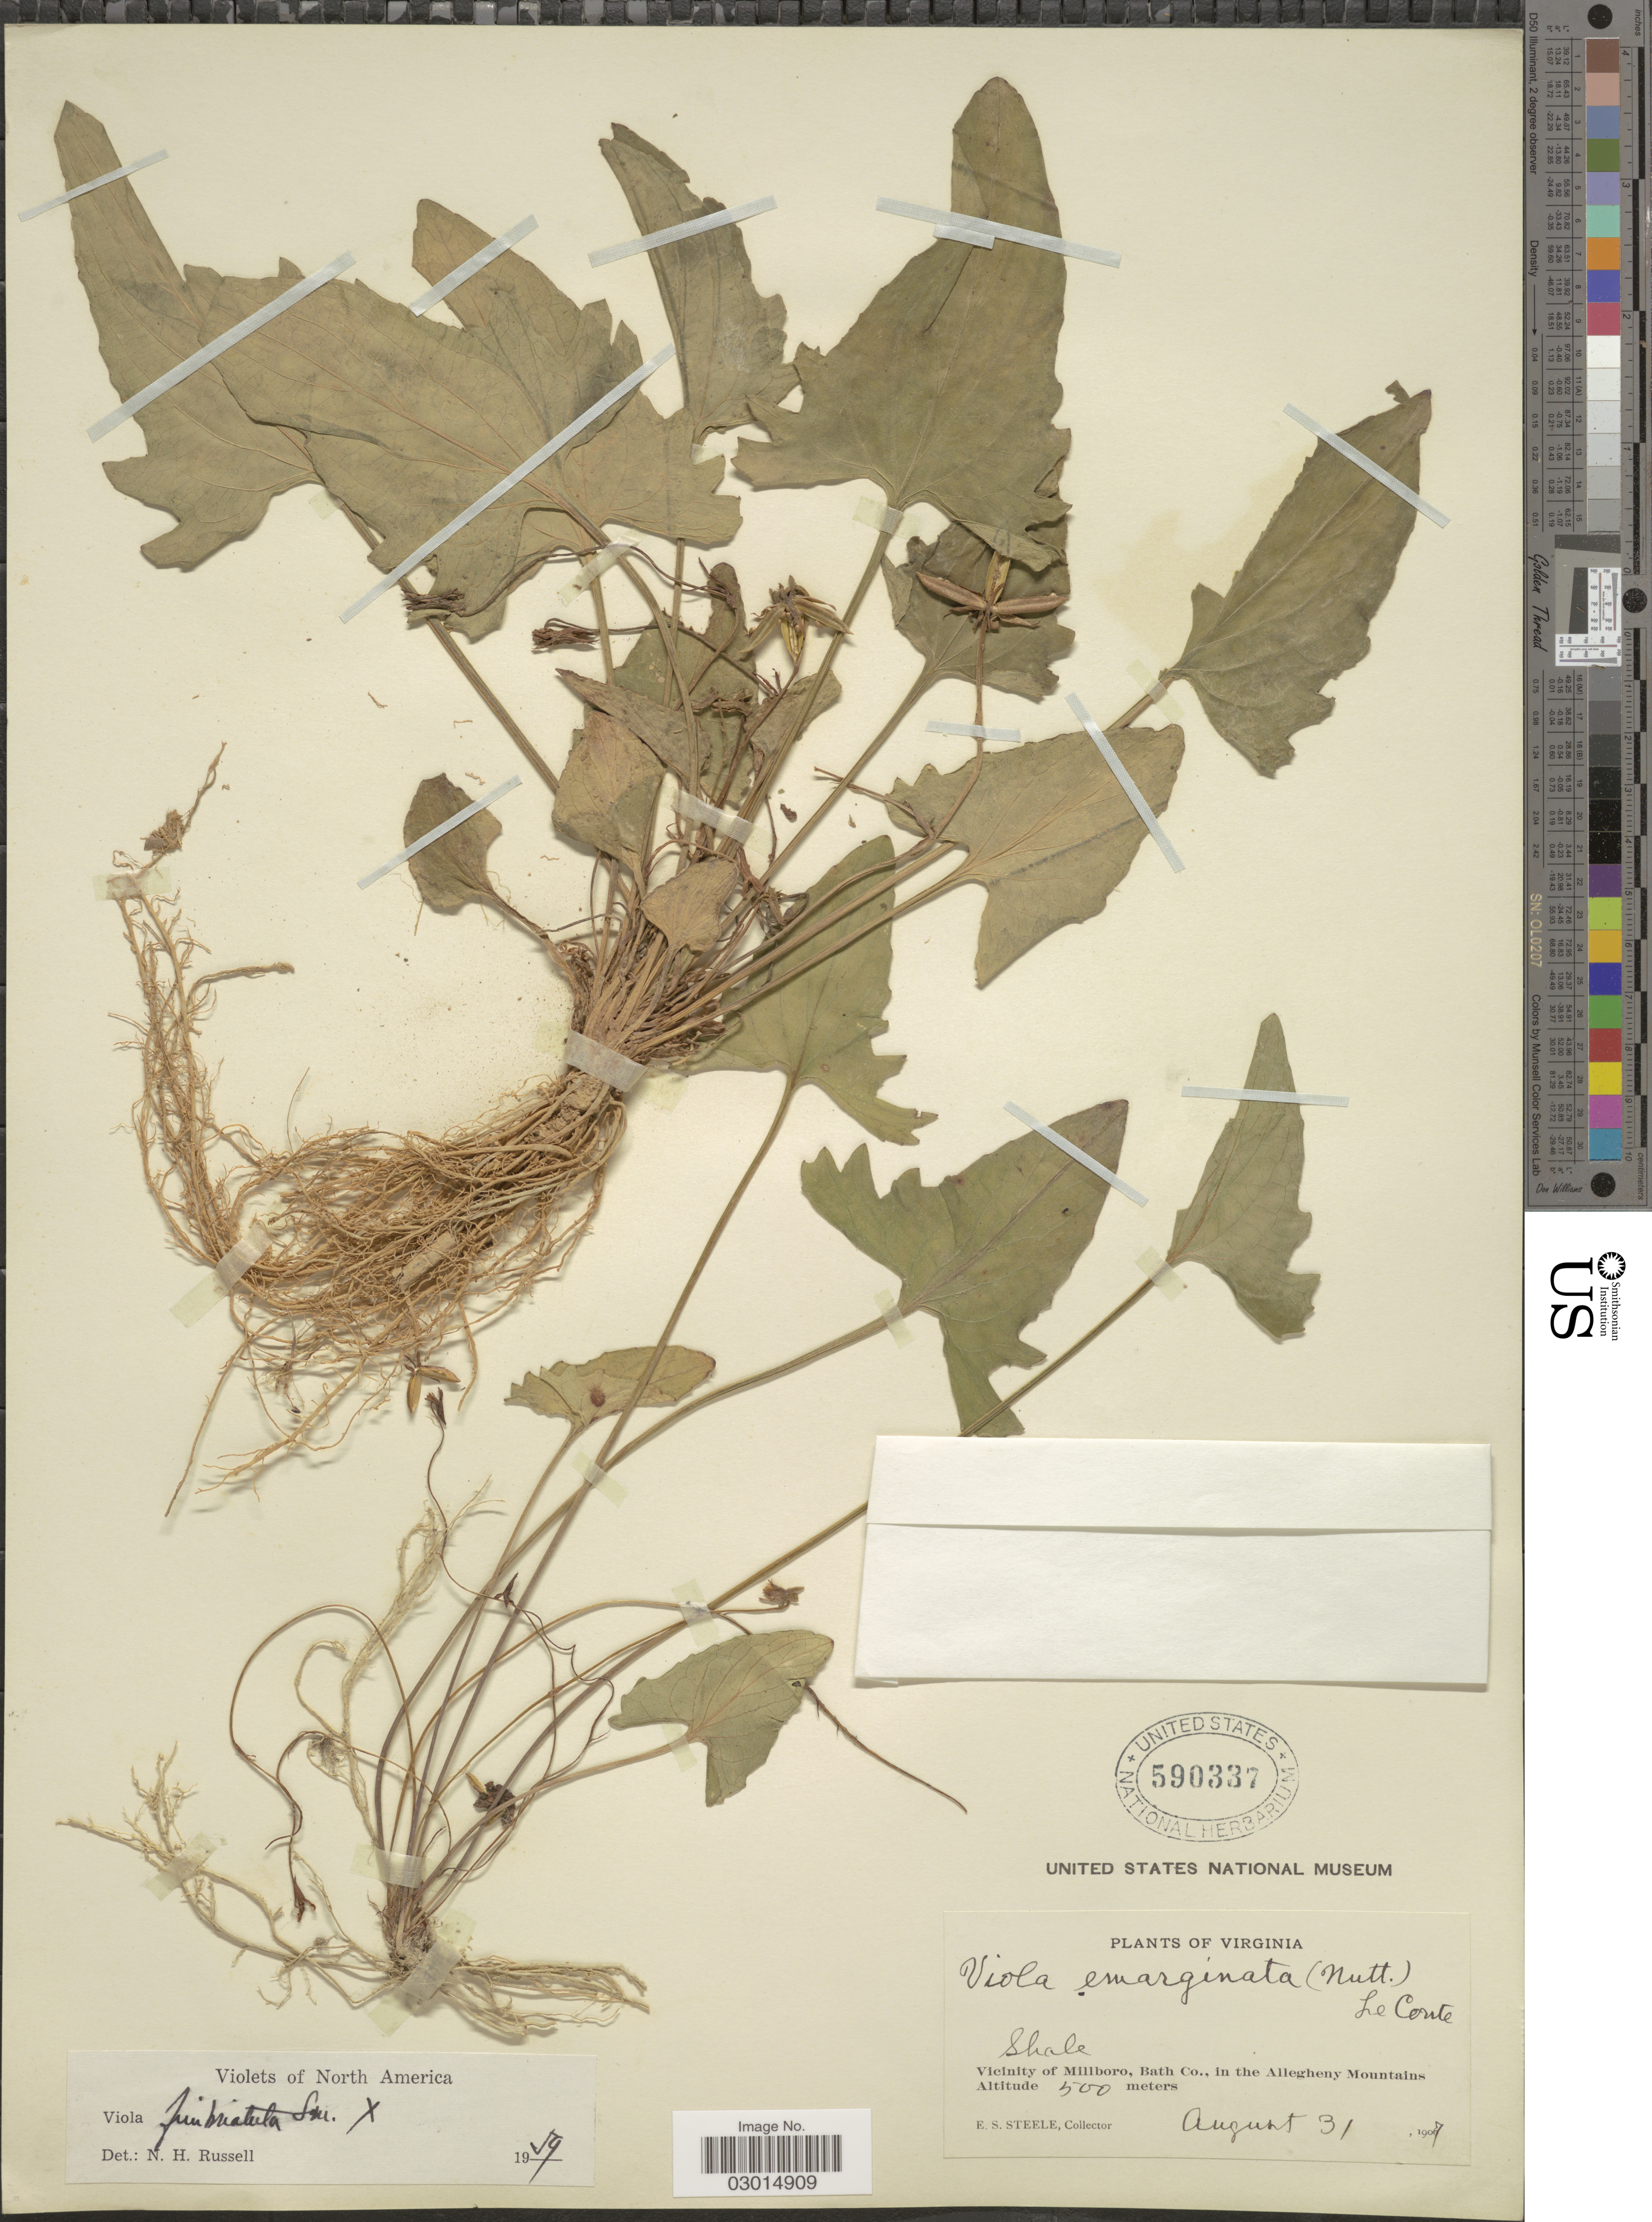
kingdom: Plantae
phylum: Tracheophyta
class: Magnoliopsida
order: Malpighiales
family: Violaceae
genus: Viola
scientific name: Viola fimbriatula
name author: Small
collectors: E. Steele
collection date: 1907-08-31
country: United States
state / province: Virginia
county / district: Bath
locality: Vicinity of Millboro, Bath Co., in the Allegheny Mountains.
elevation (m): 500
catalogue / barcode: US 590337